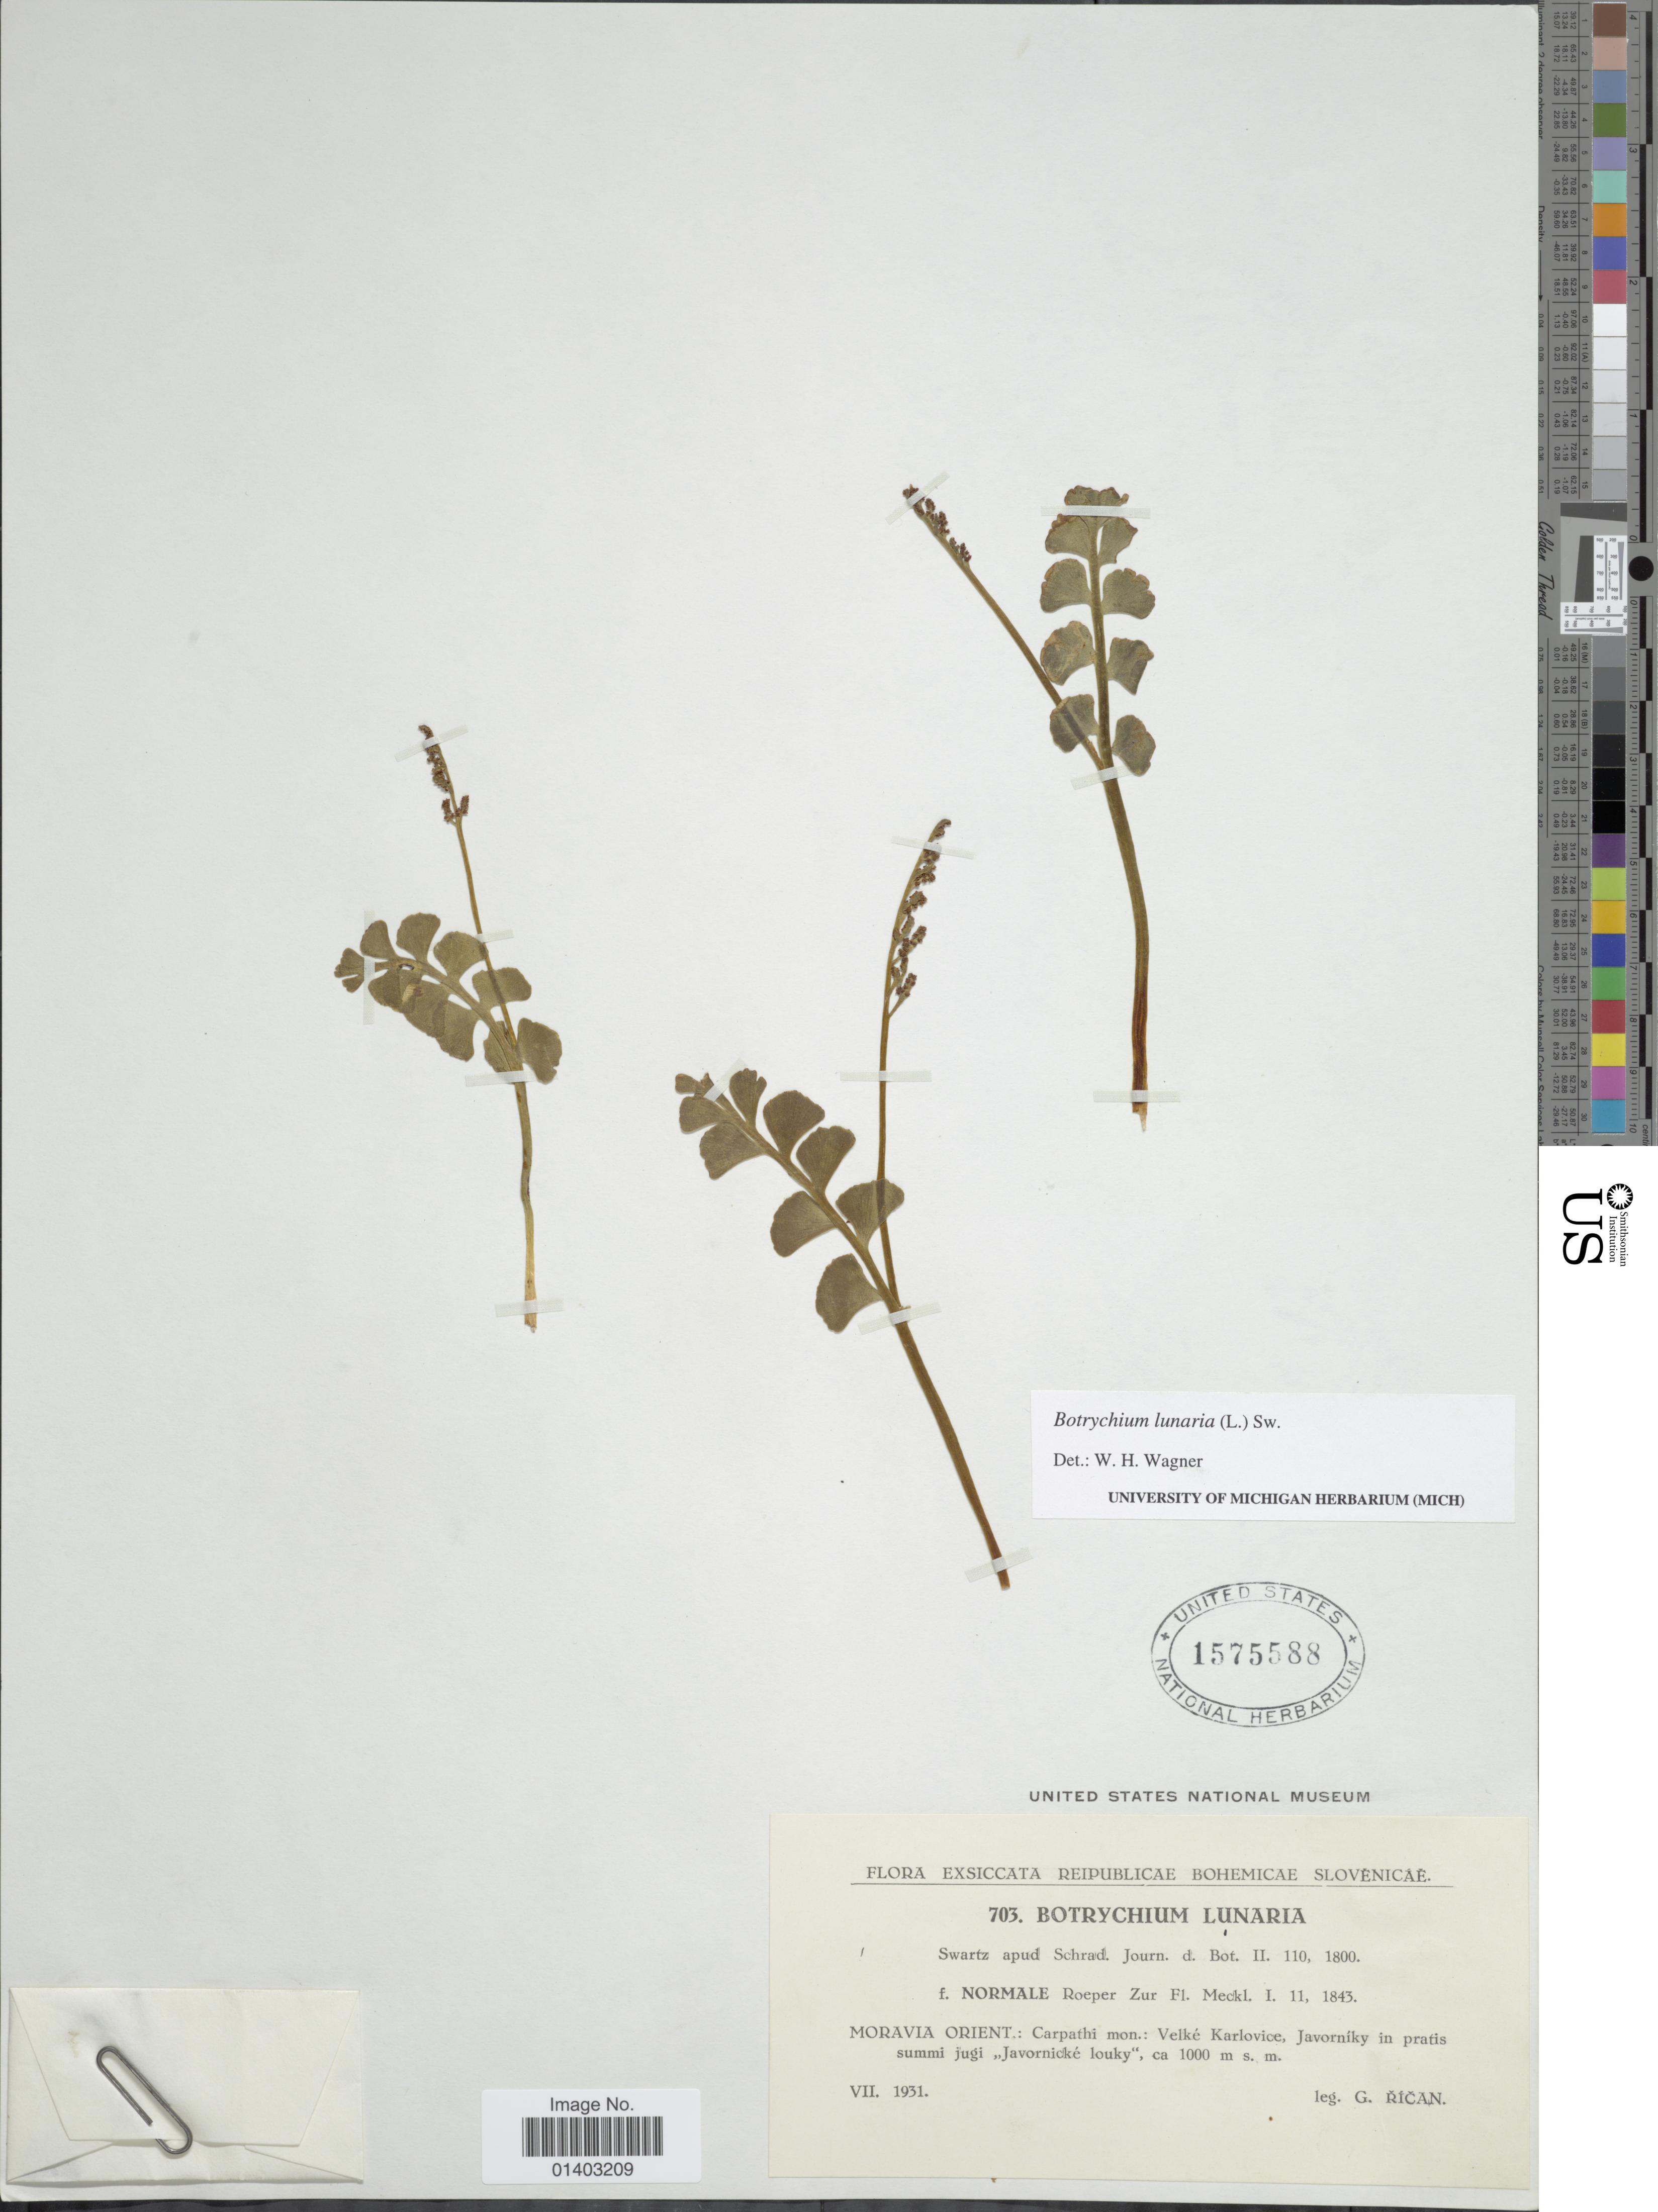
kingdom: Plantae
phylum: Tracheophyta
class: Polypodiopsida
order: Ophioglossales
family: Ophioglossaceae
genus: Botrychium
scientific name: Botrychium lunaria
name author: (L.) Sw.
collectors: G. Rican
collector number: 703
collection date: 1931-07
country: Czechia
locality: Moravia orient: carpathi mon: Velké Karlovice, Javorniky in pratis summi jugi, Javoricke louky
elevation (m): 1000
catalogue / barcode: US 1575588